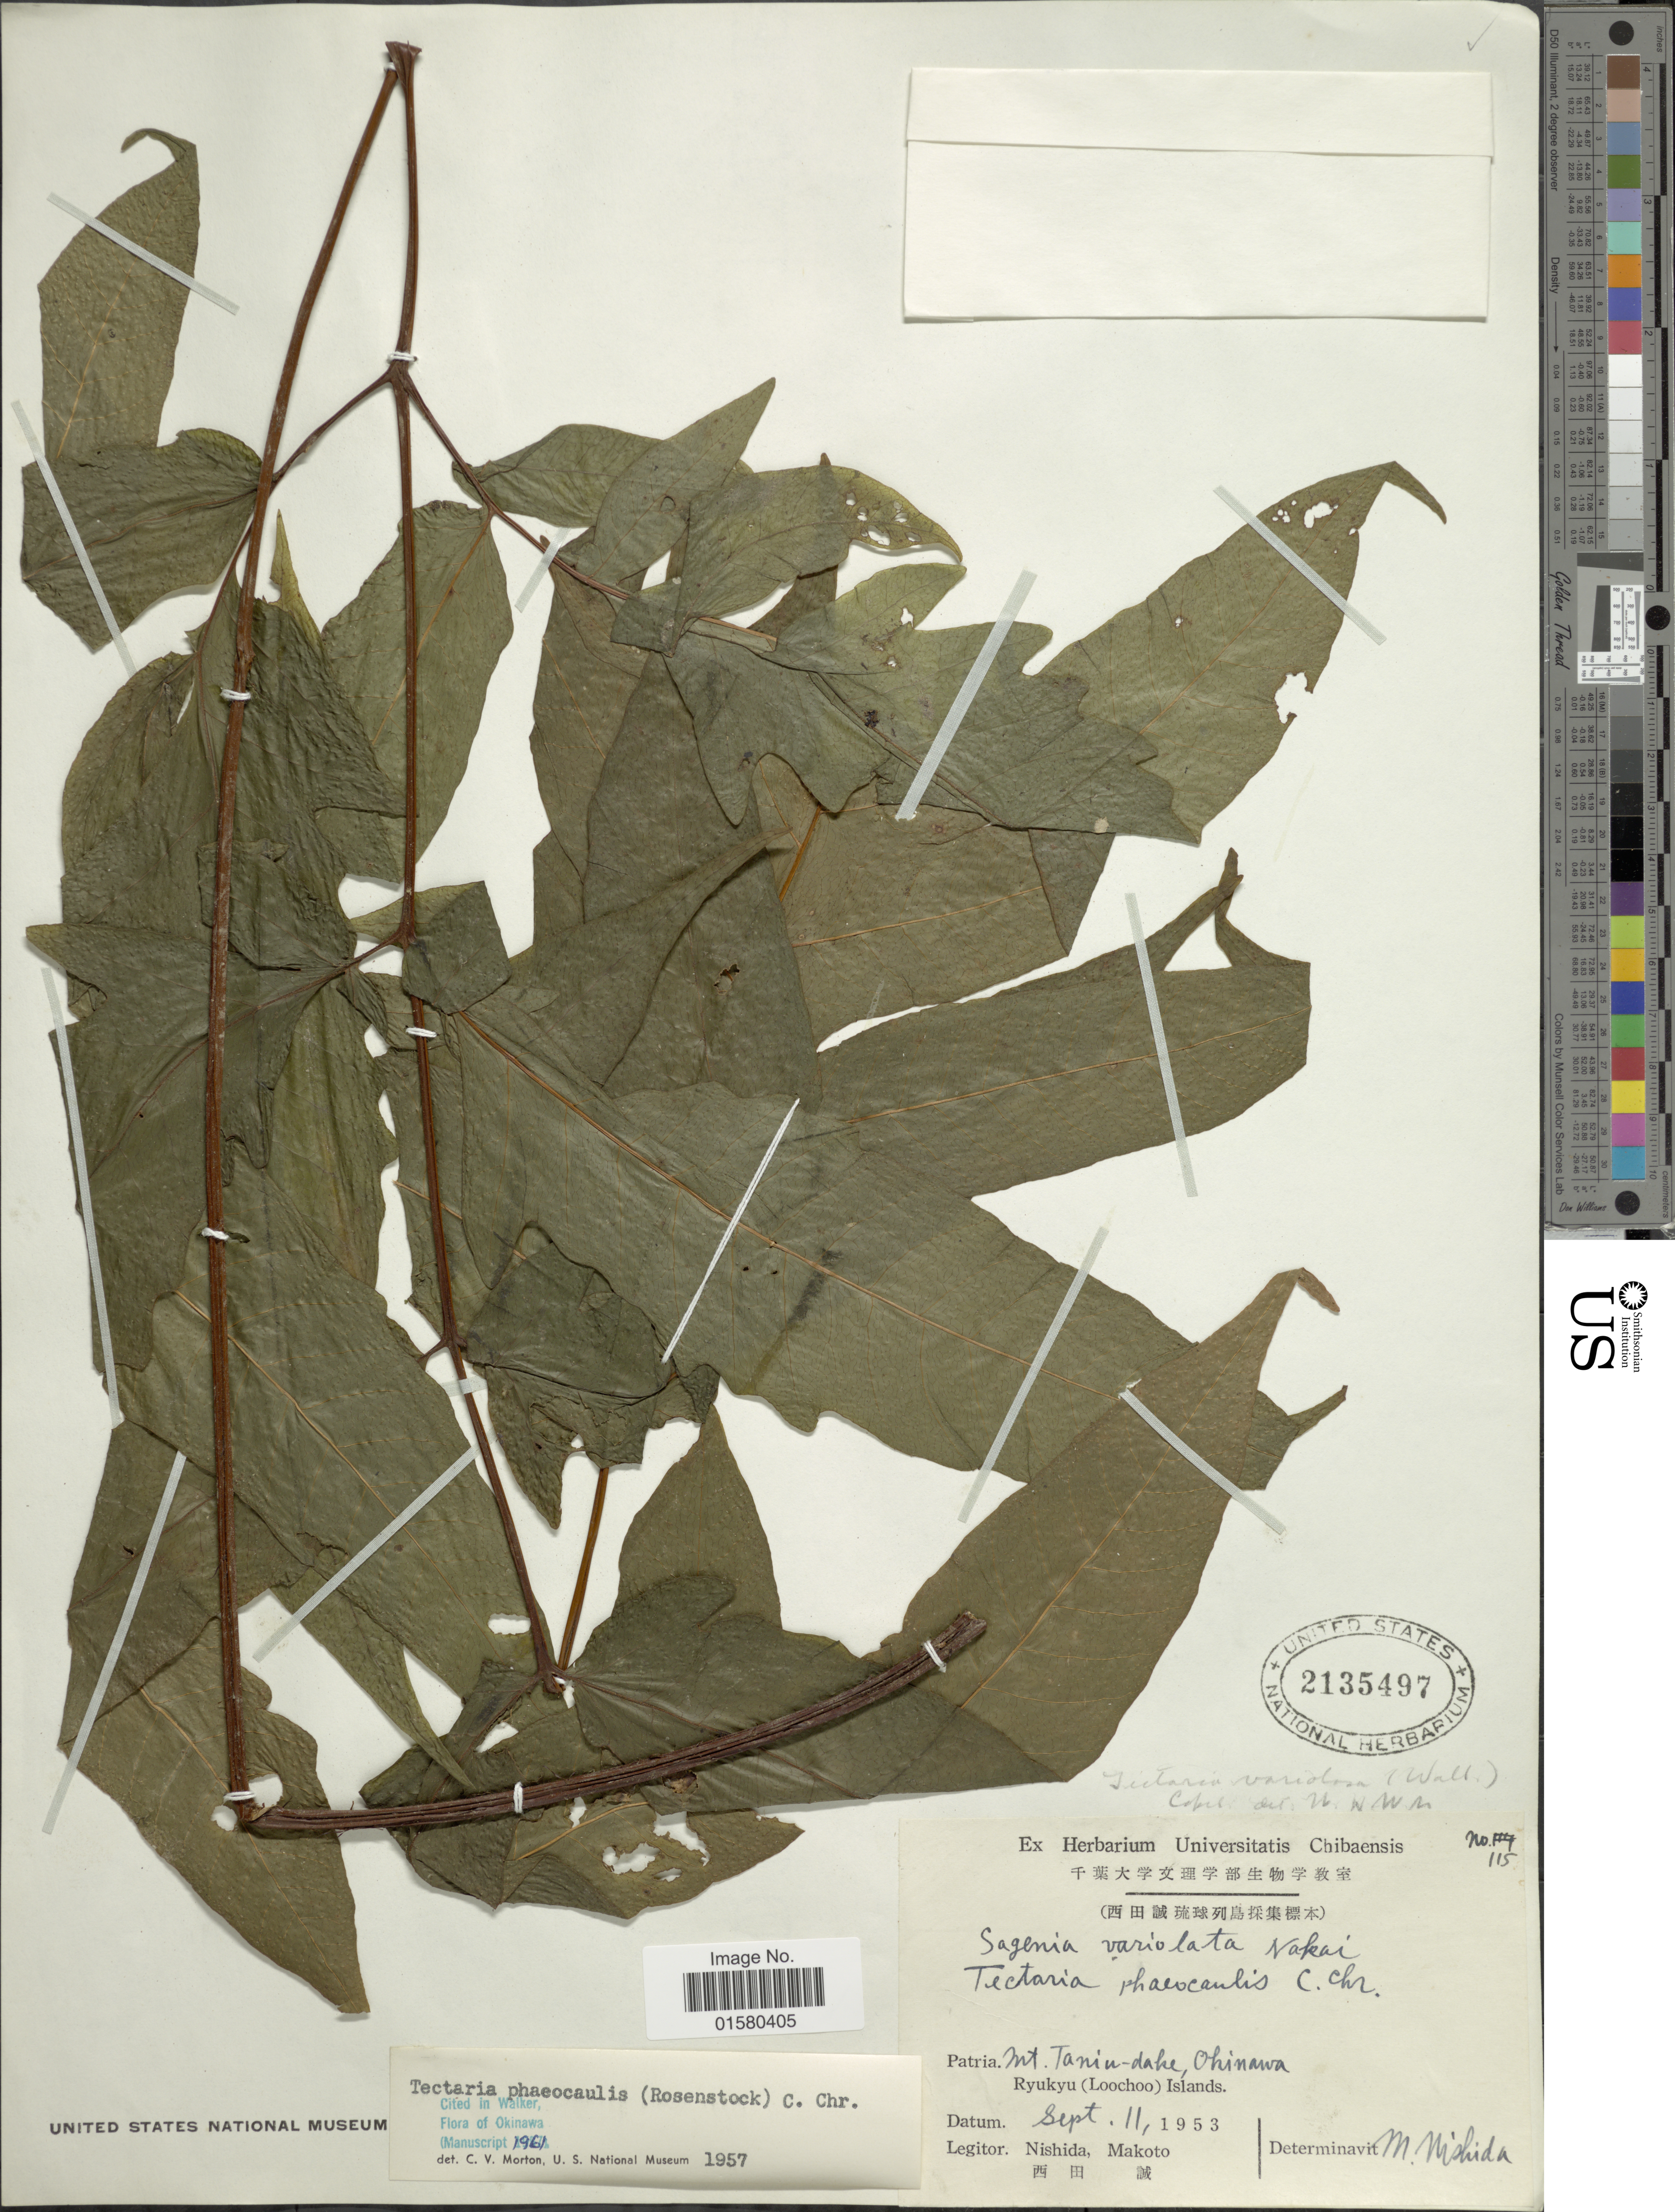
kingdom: Plantae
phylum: Tracheophyta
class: Polypodiopsida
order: Polypodiales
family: Tectariaceae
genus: Tectaria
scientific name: Tectaria phaeocaulis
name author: (Rosenst.) C. Chr.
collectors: Nishida & Makoto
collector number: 115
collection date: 1953-09-11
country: Japan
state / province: Okinawa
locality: Mt.Taniu-lake,Okinawa, ryukyu (loochoo) island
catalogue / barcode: US 2135497